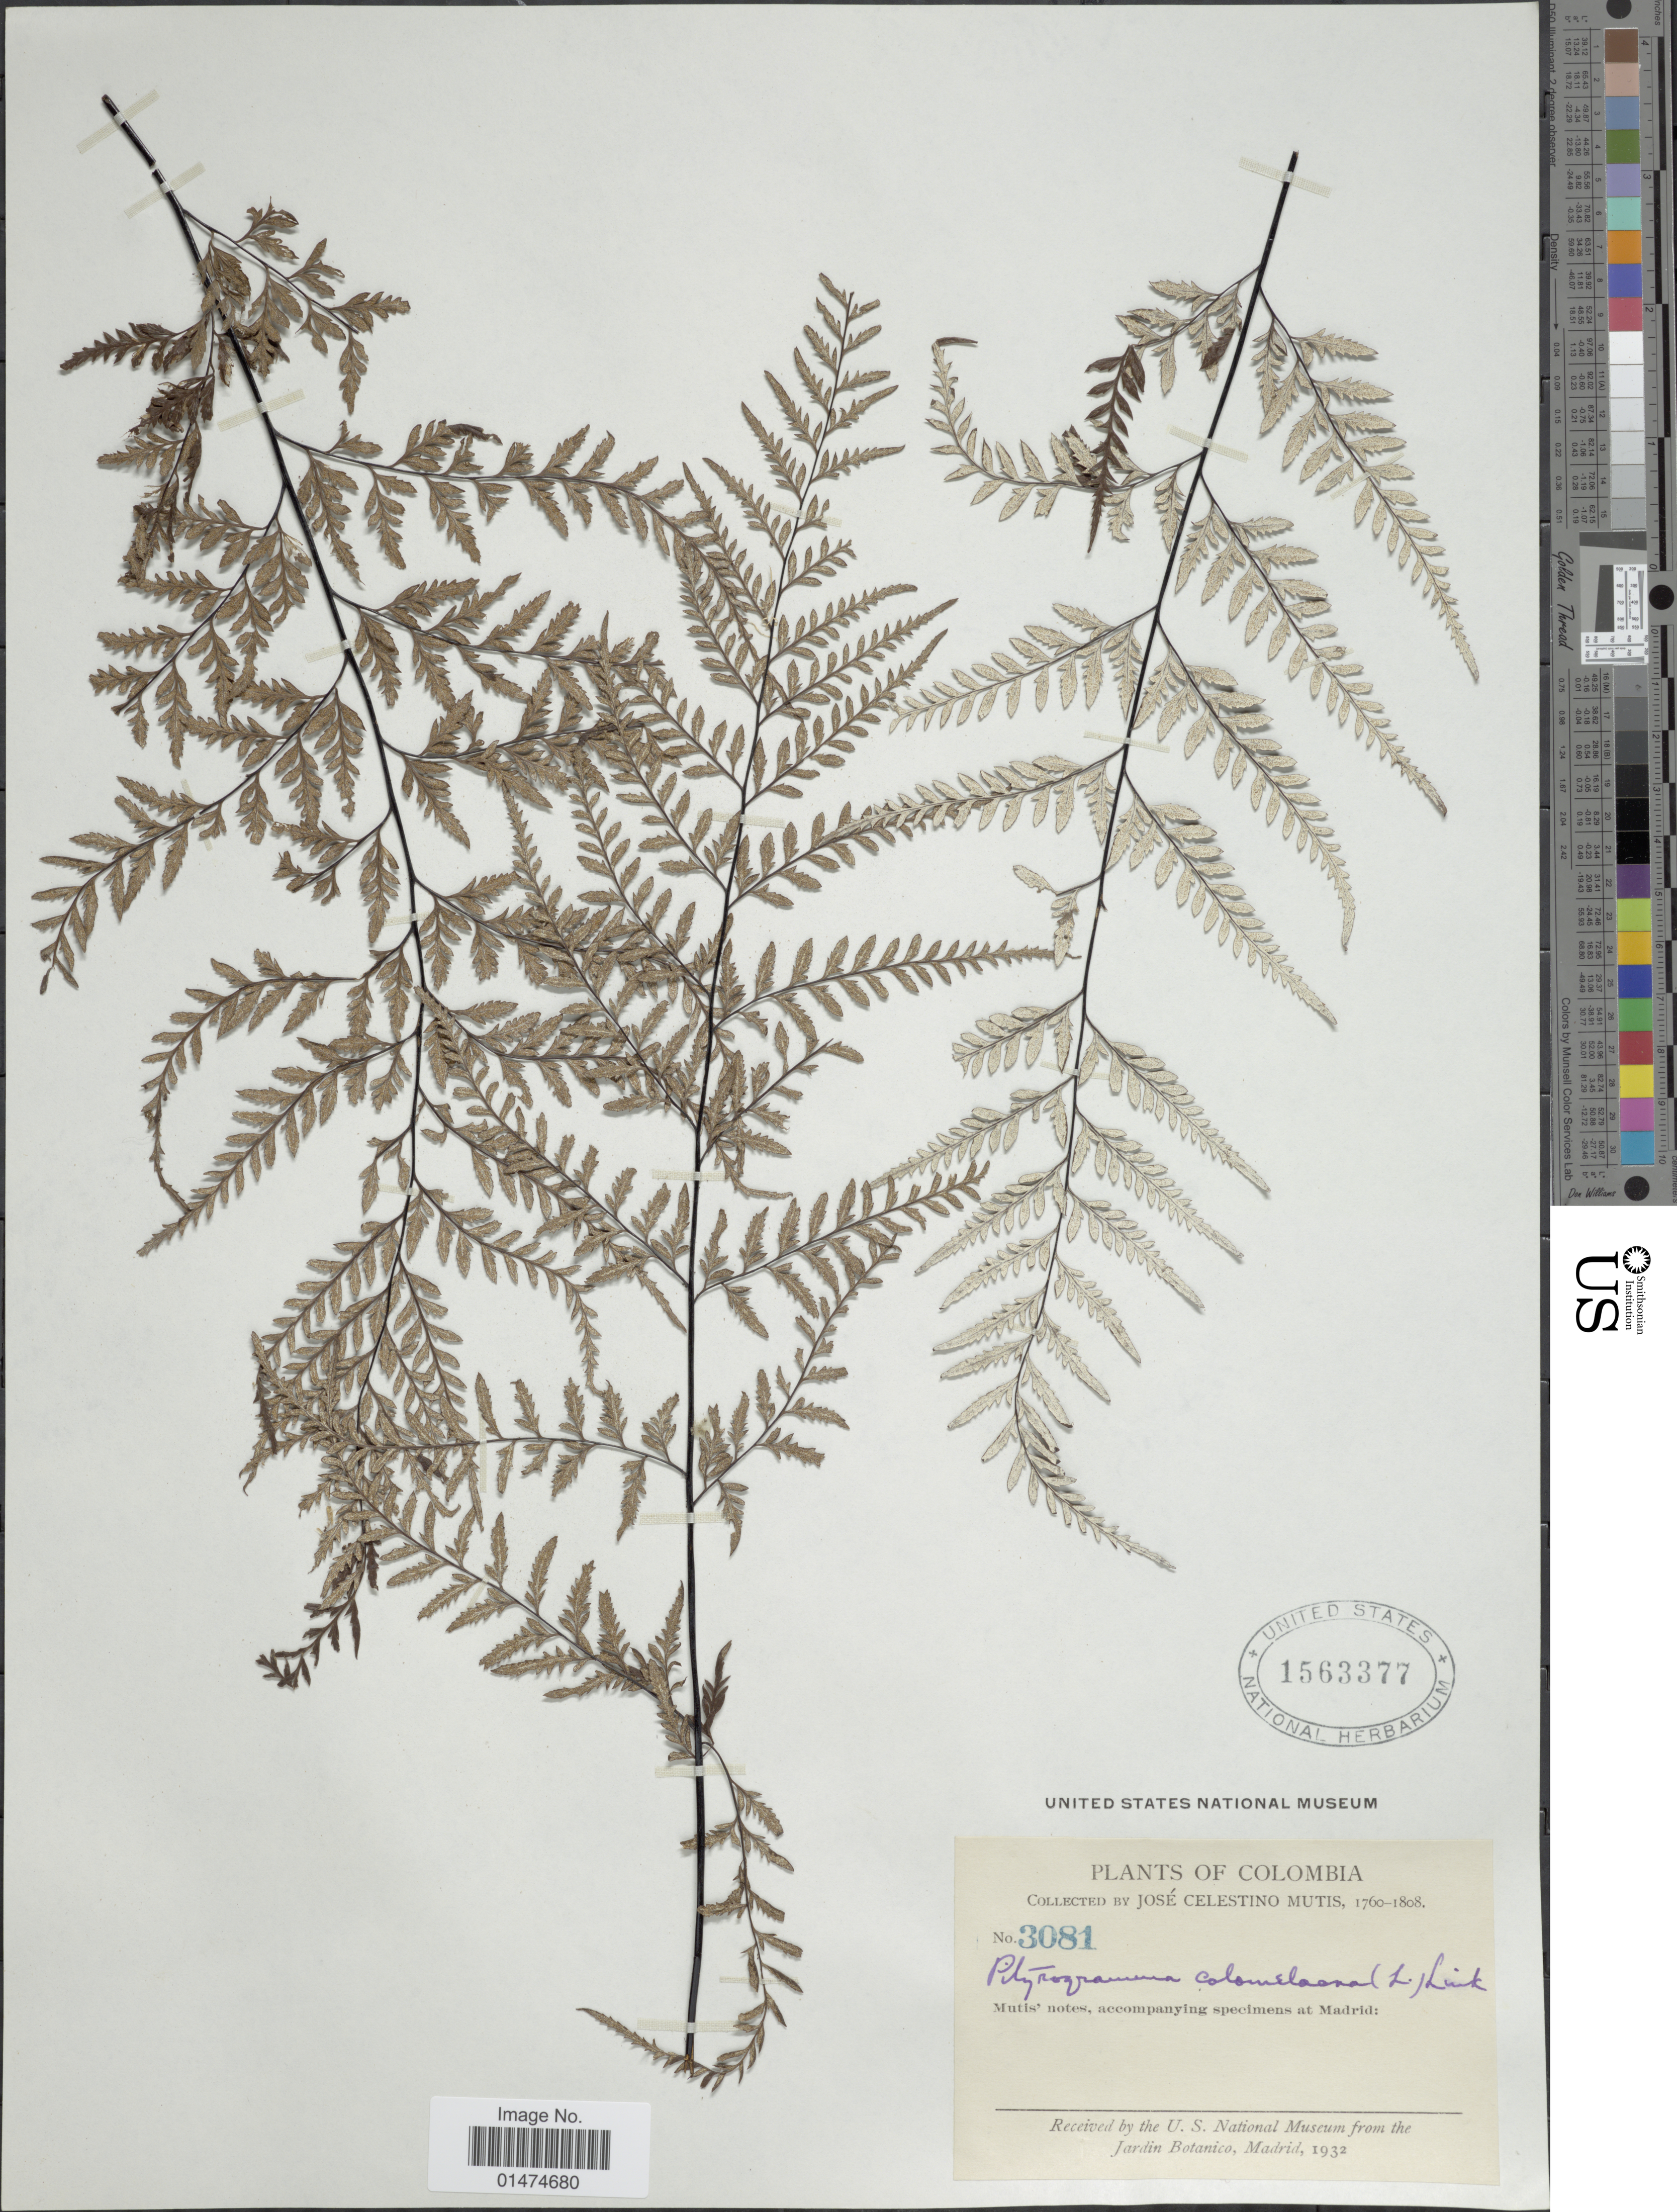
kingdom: Plantae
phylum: Tracheophyta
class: Polypodiopsida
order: Polypodiales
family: Pteridaceae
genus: Pityrogramma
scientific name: Pityrogramma calomelanos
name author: (L.) Link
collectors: J. C. B. Mutis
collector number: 3081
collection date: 1760/1808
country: Colombia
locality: Mutis' notes, accompanying speciments at Madrid.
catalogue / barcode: US 1563377